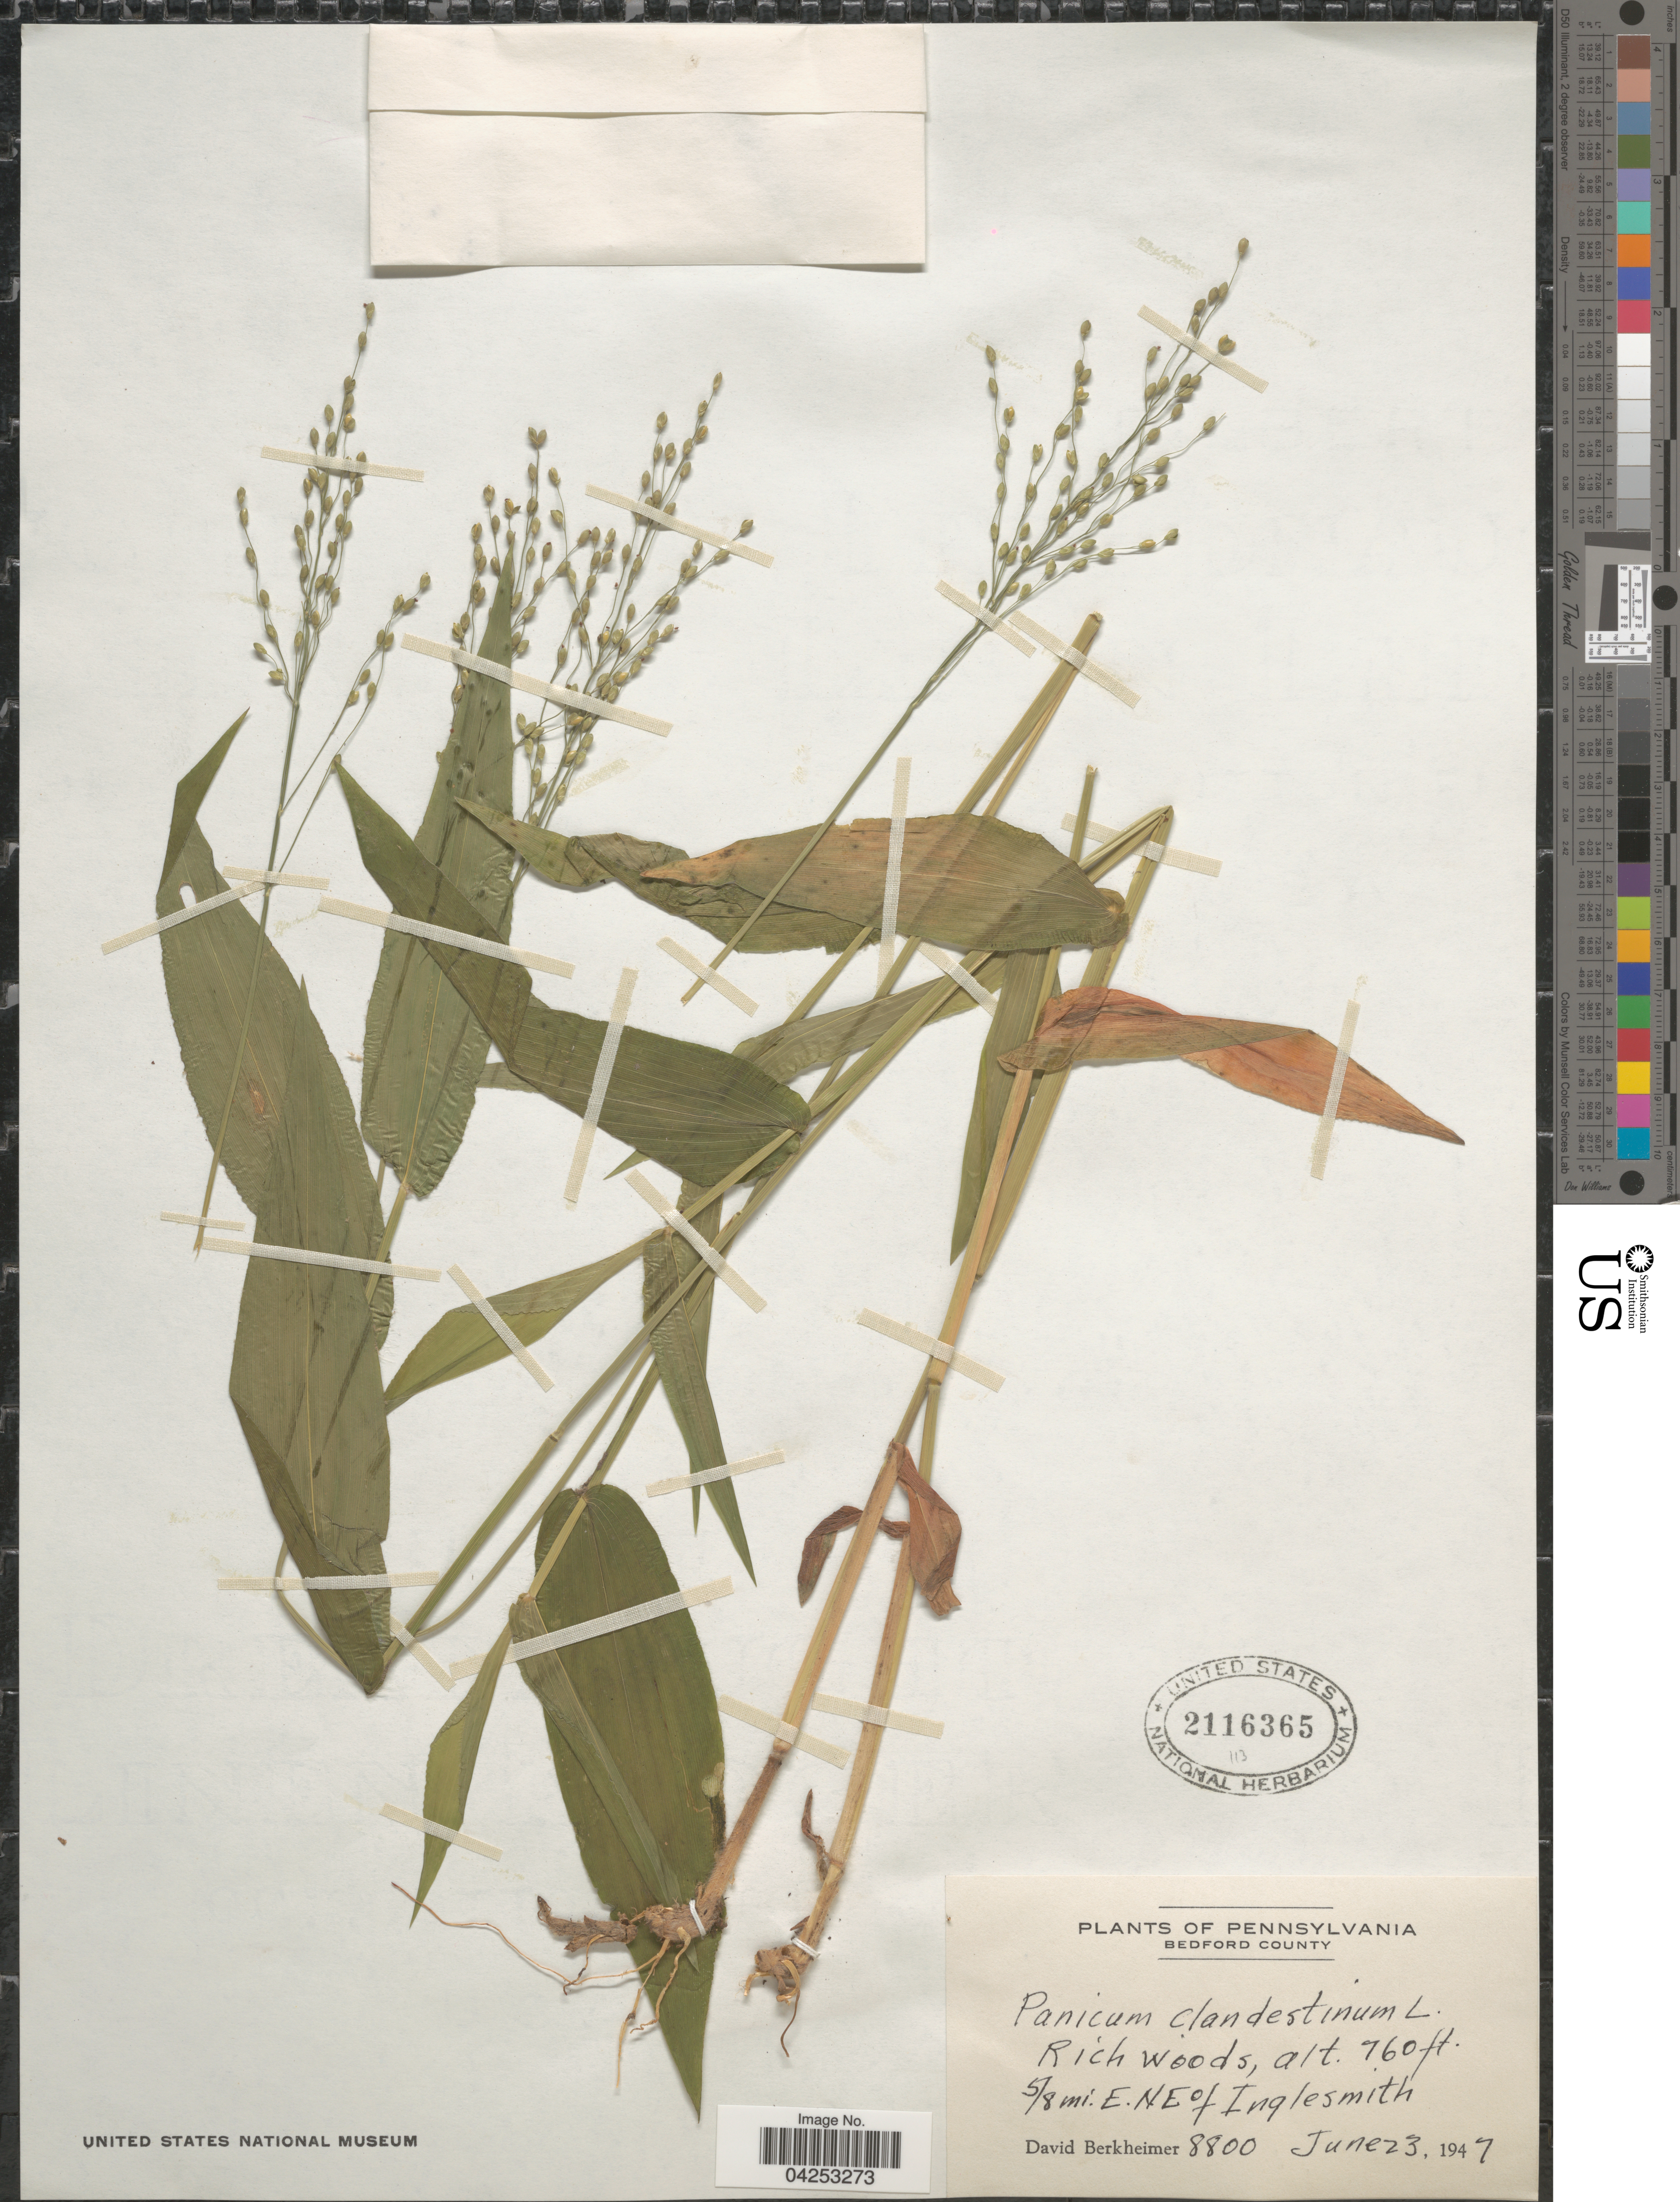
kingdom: Plantae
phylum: Tracheophyta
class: Liliopsida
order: Poales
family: Poaceae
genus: Dichanthelium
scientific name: Dichanthelium clandestinum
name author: (L.) Gould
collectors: D. Berkheimer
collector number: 8800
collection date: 1947-06-23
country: United States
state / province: Pennsylvania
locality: Bedford County. ⅝ mi. E. NE of Inglesmith.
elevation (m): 232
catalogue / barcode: US 2116365